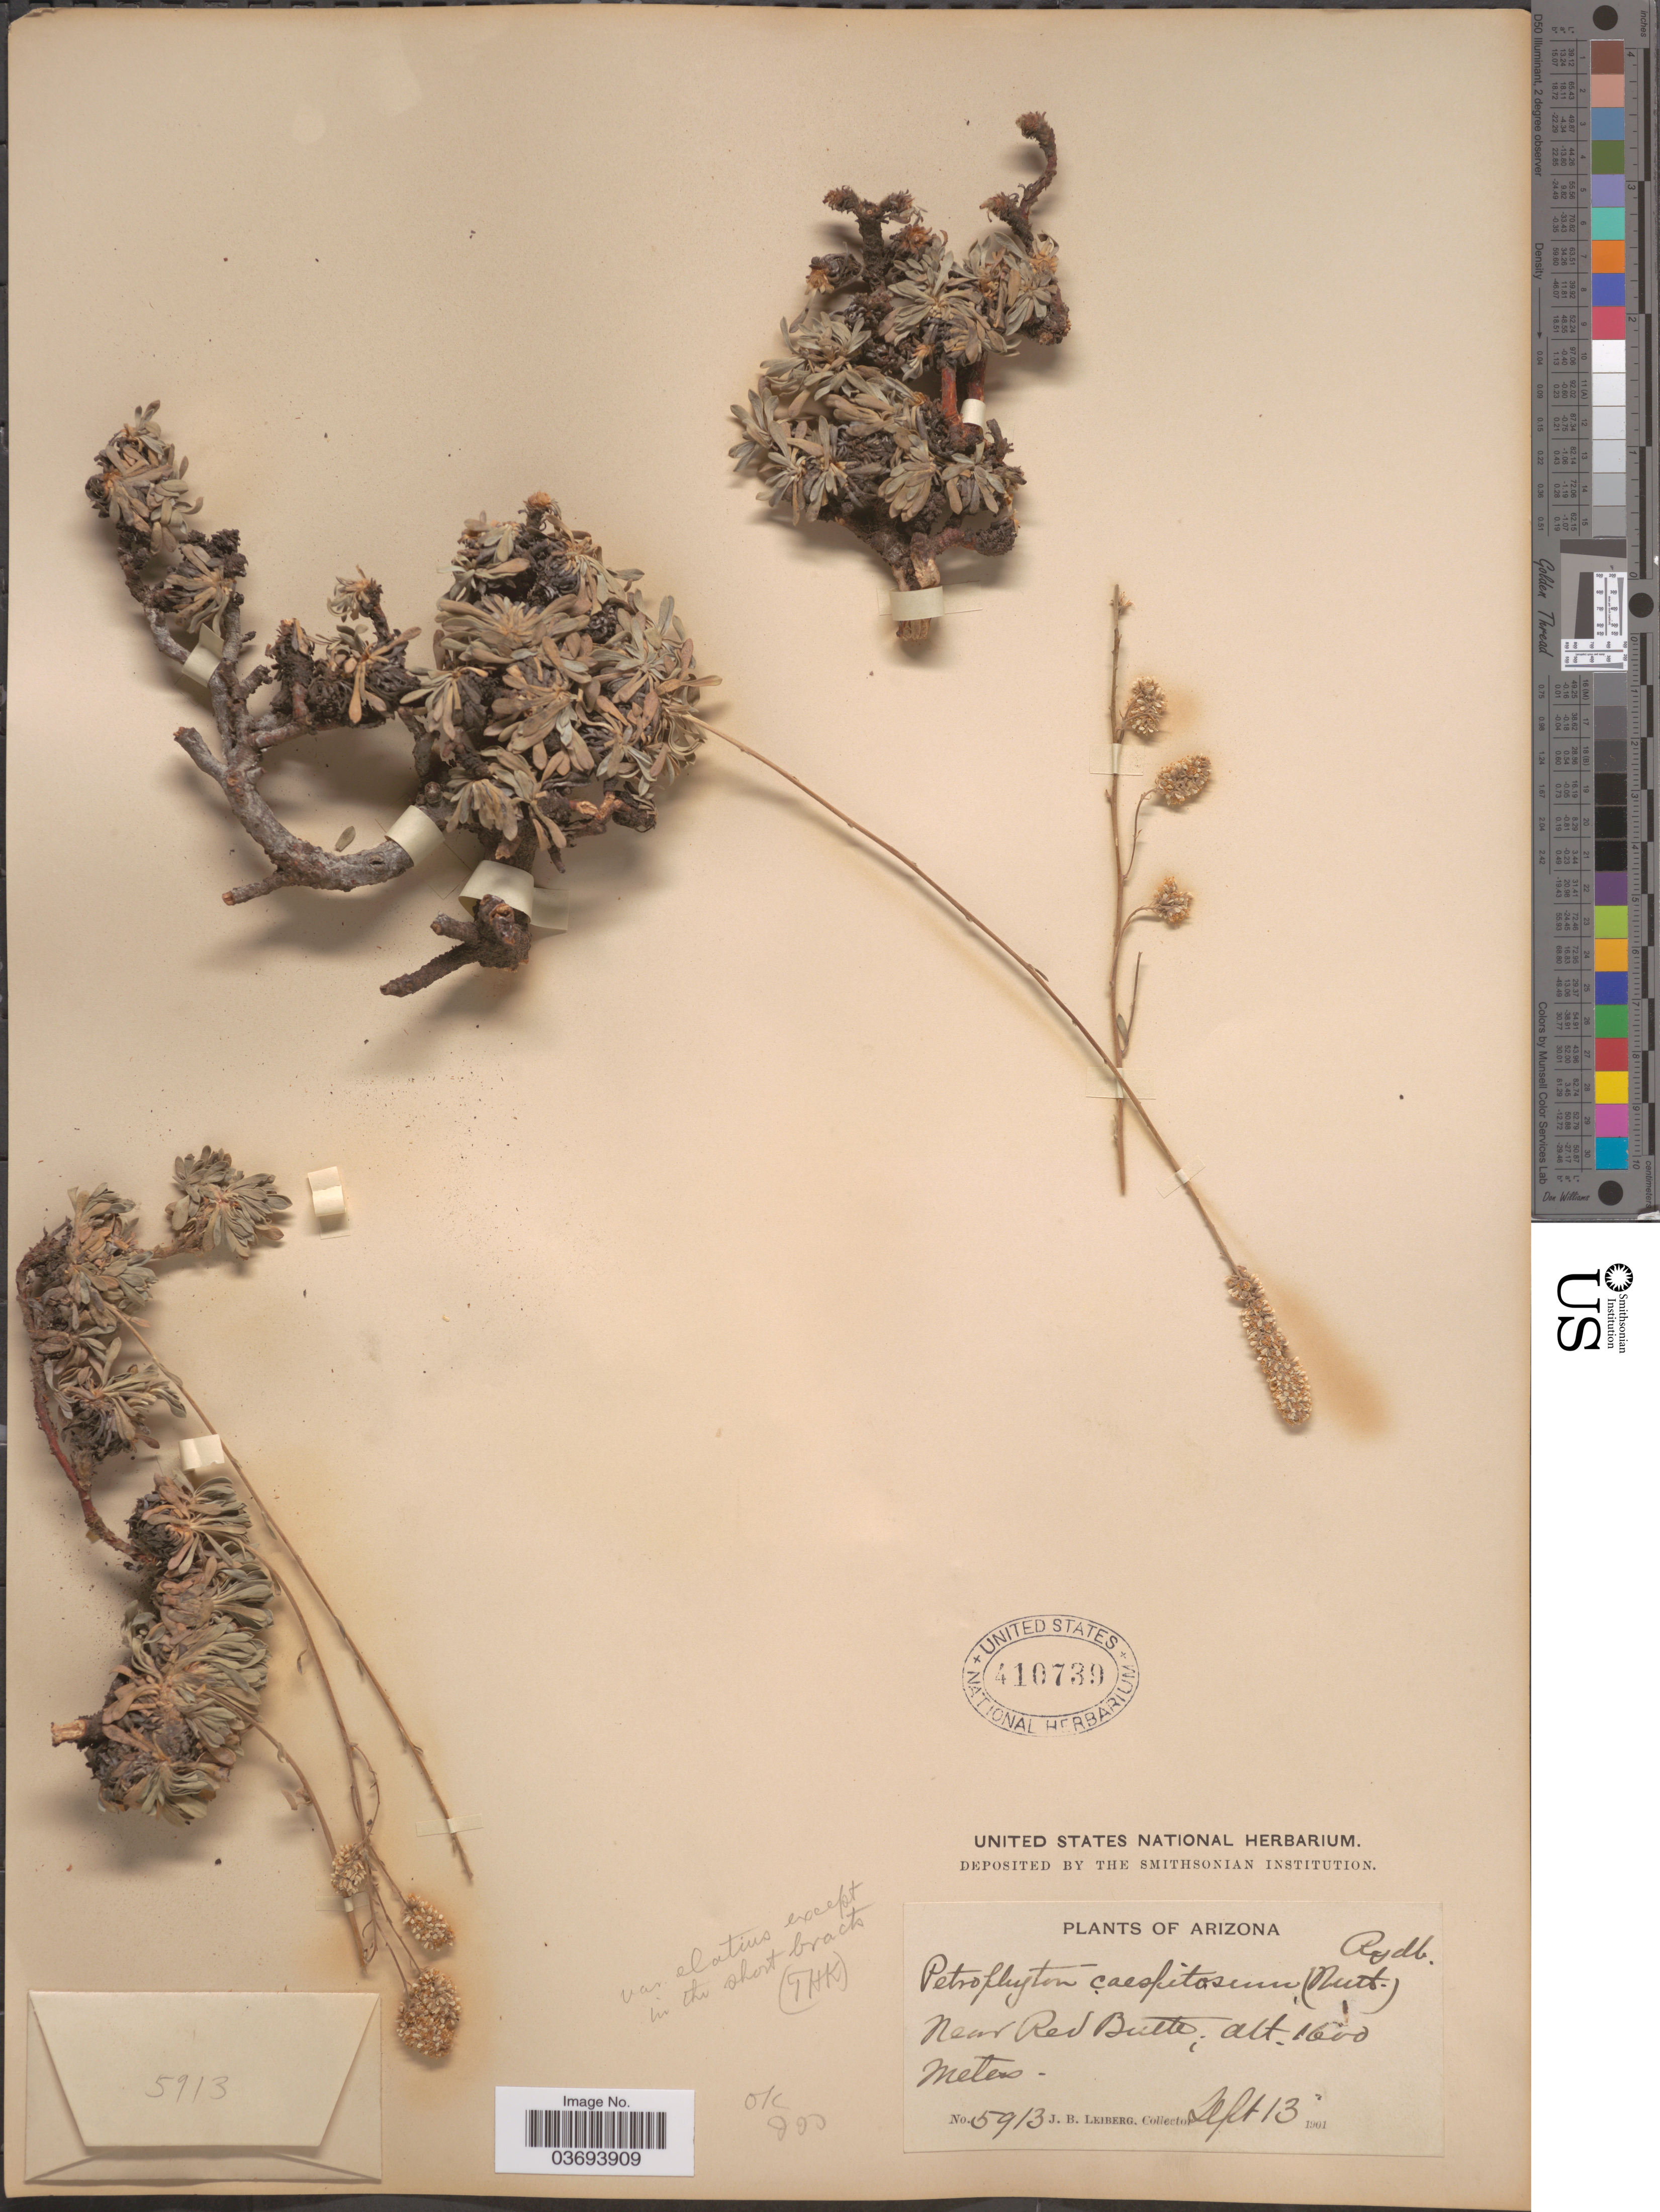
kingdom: Plantae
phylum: Tracheophyta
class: Magnoliopsida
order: Rosales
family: Rosaceae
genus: Petrophytum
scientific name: Petrophytum elatius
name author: (S. Watson) A. Heller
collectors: J. B. Leiberg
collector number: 5913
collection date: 1901-09-13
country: United States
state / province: Arizona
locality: Near Red Butte.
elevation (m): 1600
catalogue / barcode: US 410739